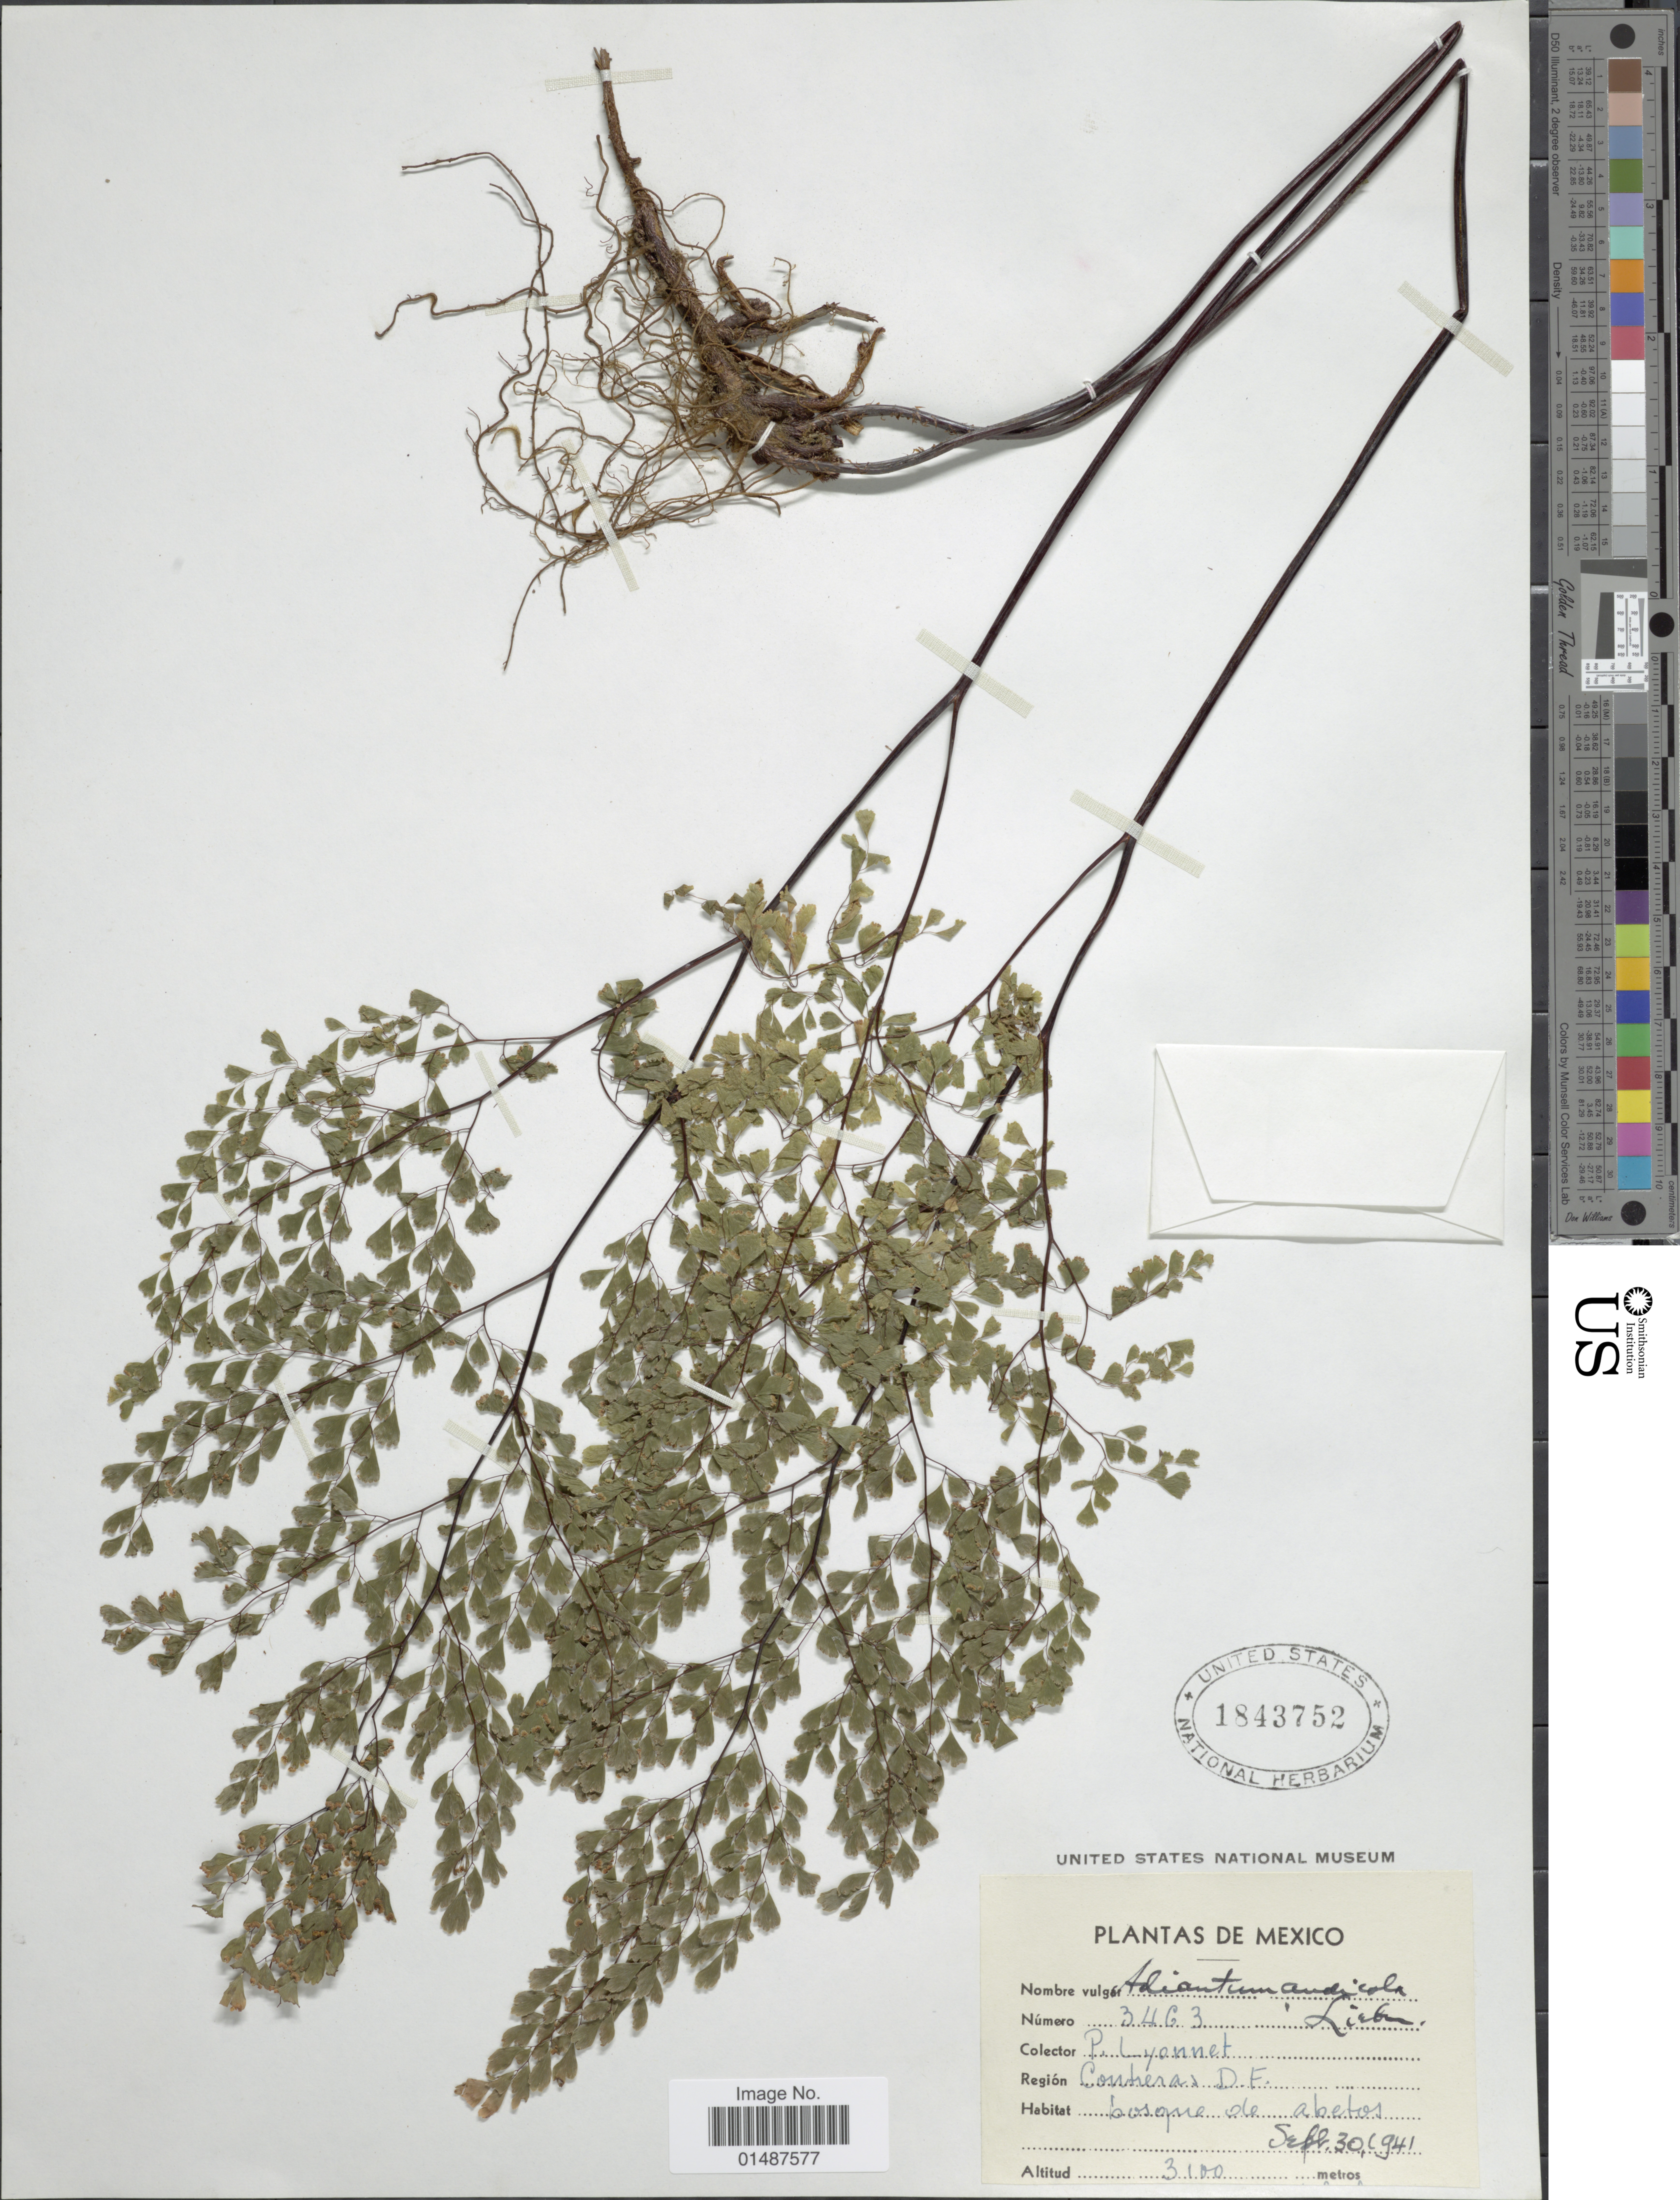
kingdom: Plantae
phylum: Tracheophyta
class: Polypodiopsida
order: Polypodiales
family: Pteridaceae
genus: Adiantum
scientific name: Adiantum andicola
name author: Liebm.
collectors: P. Lyonnet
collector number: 3463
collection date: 1941-09-30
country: Mexico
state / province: Distrito Federal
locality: Contieras D. F.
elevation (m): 3100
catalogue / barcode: US 1843752